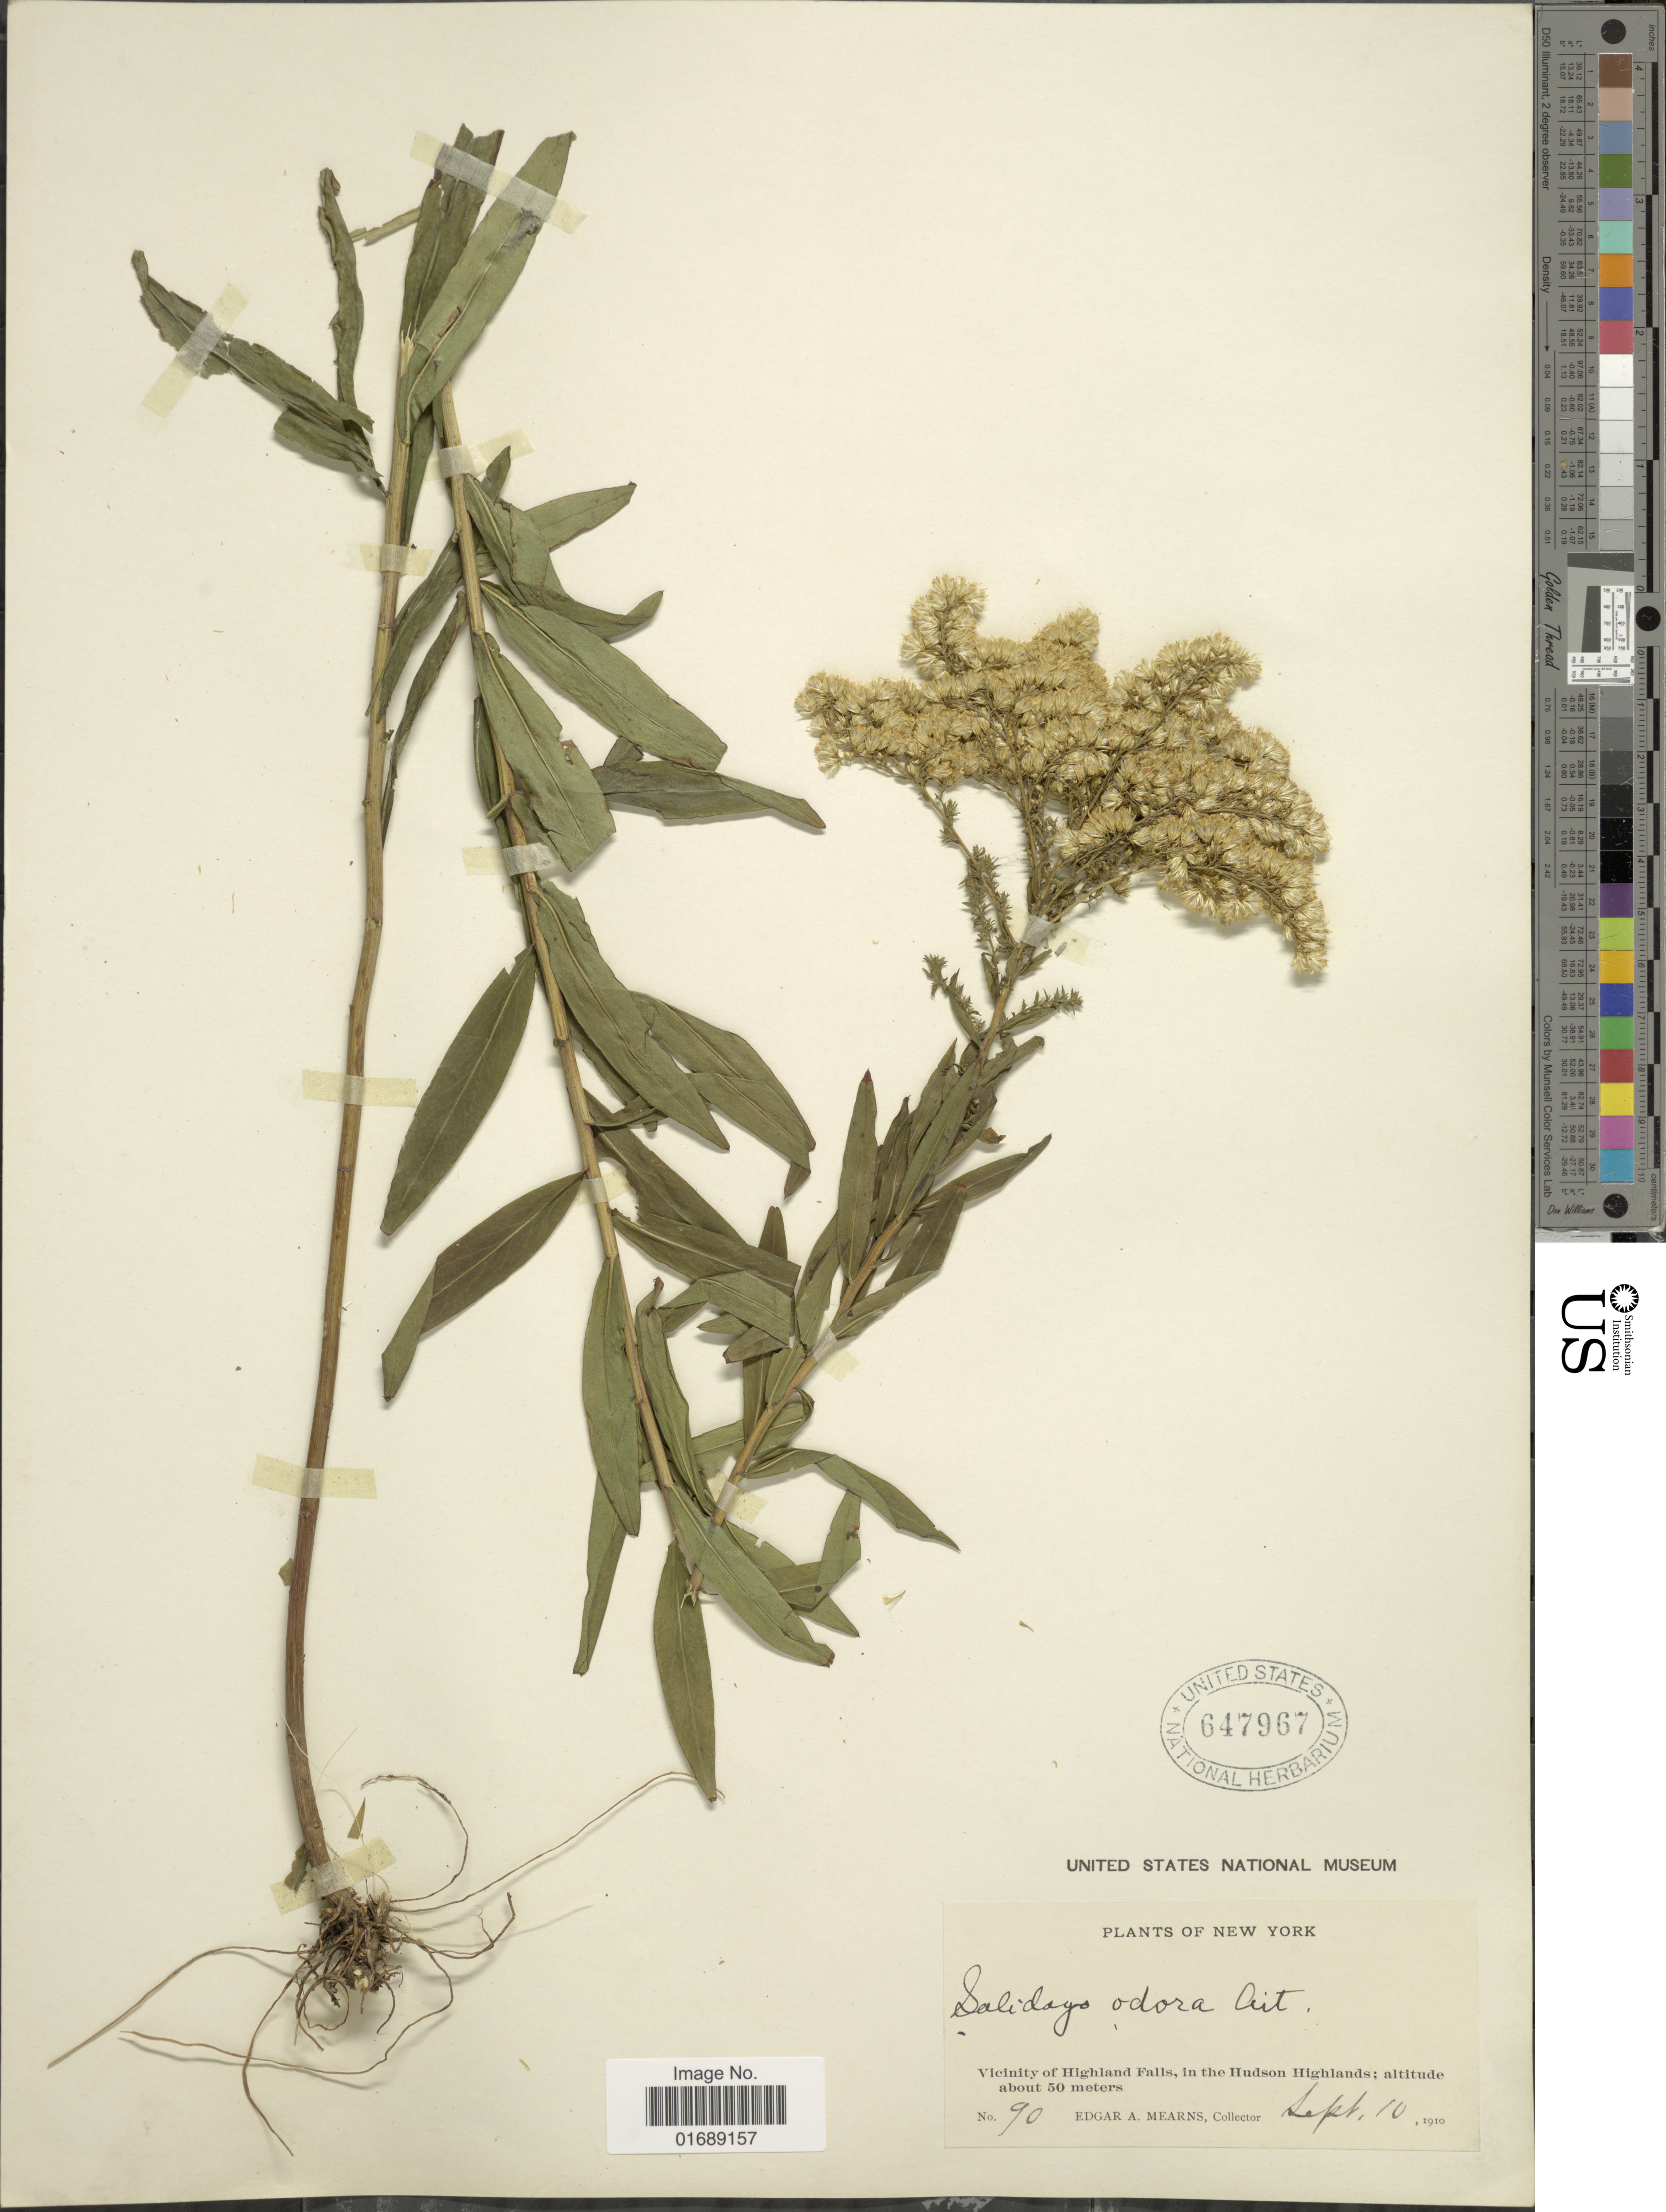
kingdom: Plantae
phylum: Tracheophyta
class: Magnoliopsida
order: Asterales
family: Asteraceae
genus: Solidago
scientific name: Solidago odora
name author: Aiton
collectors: E. A. Mearns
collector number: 90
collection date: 1910-09-10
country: United States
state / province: New York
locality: Vicinity of Highland Falls, in the Hudson Highlands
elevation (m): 50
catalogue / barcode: US 647967